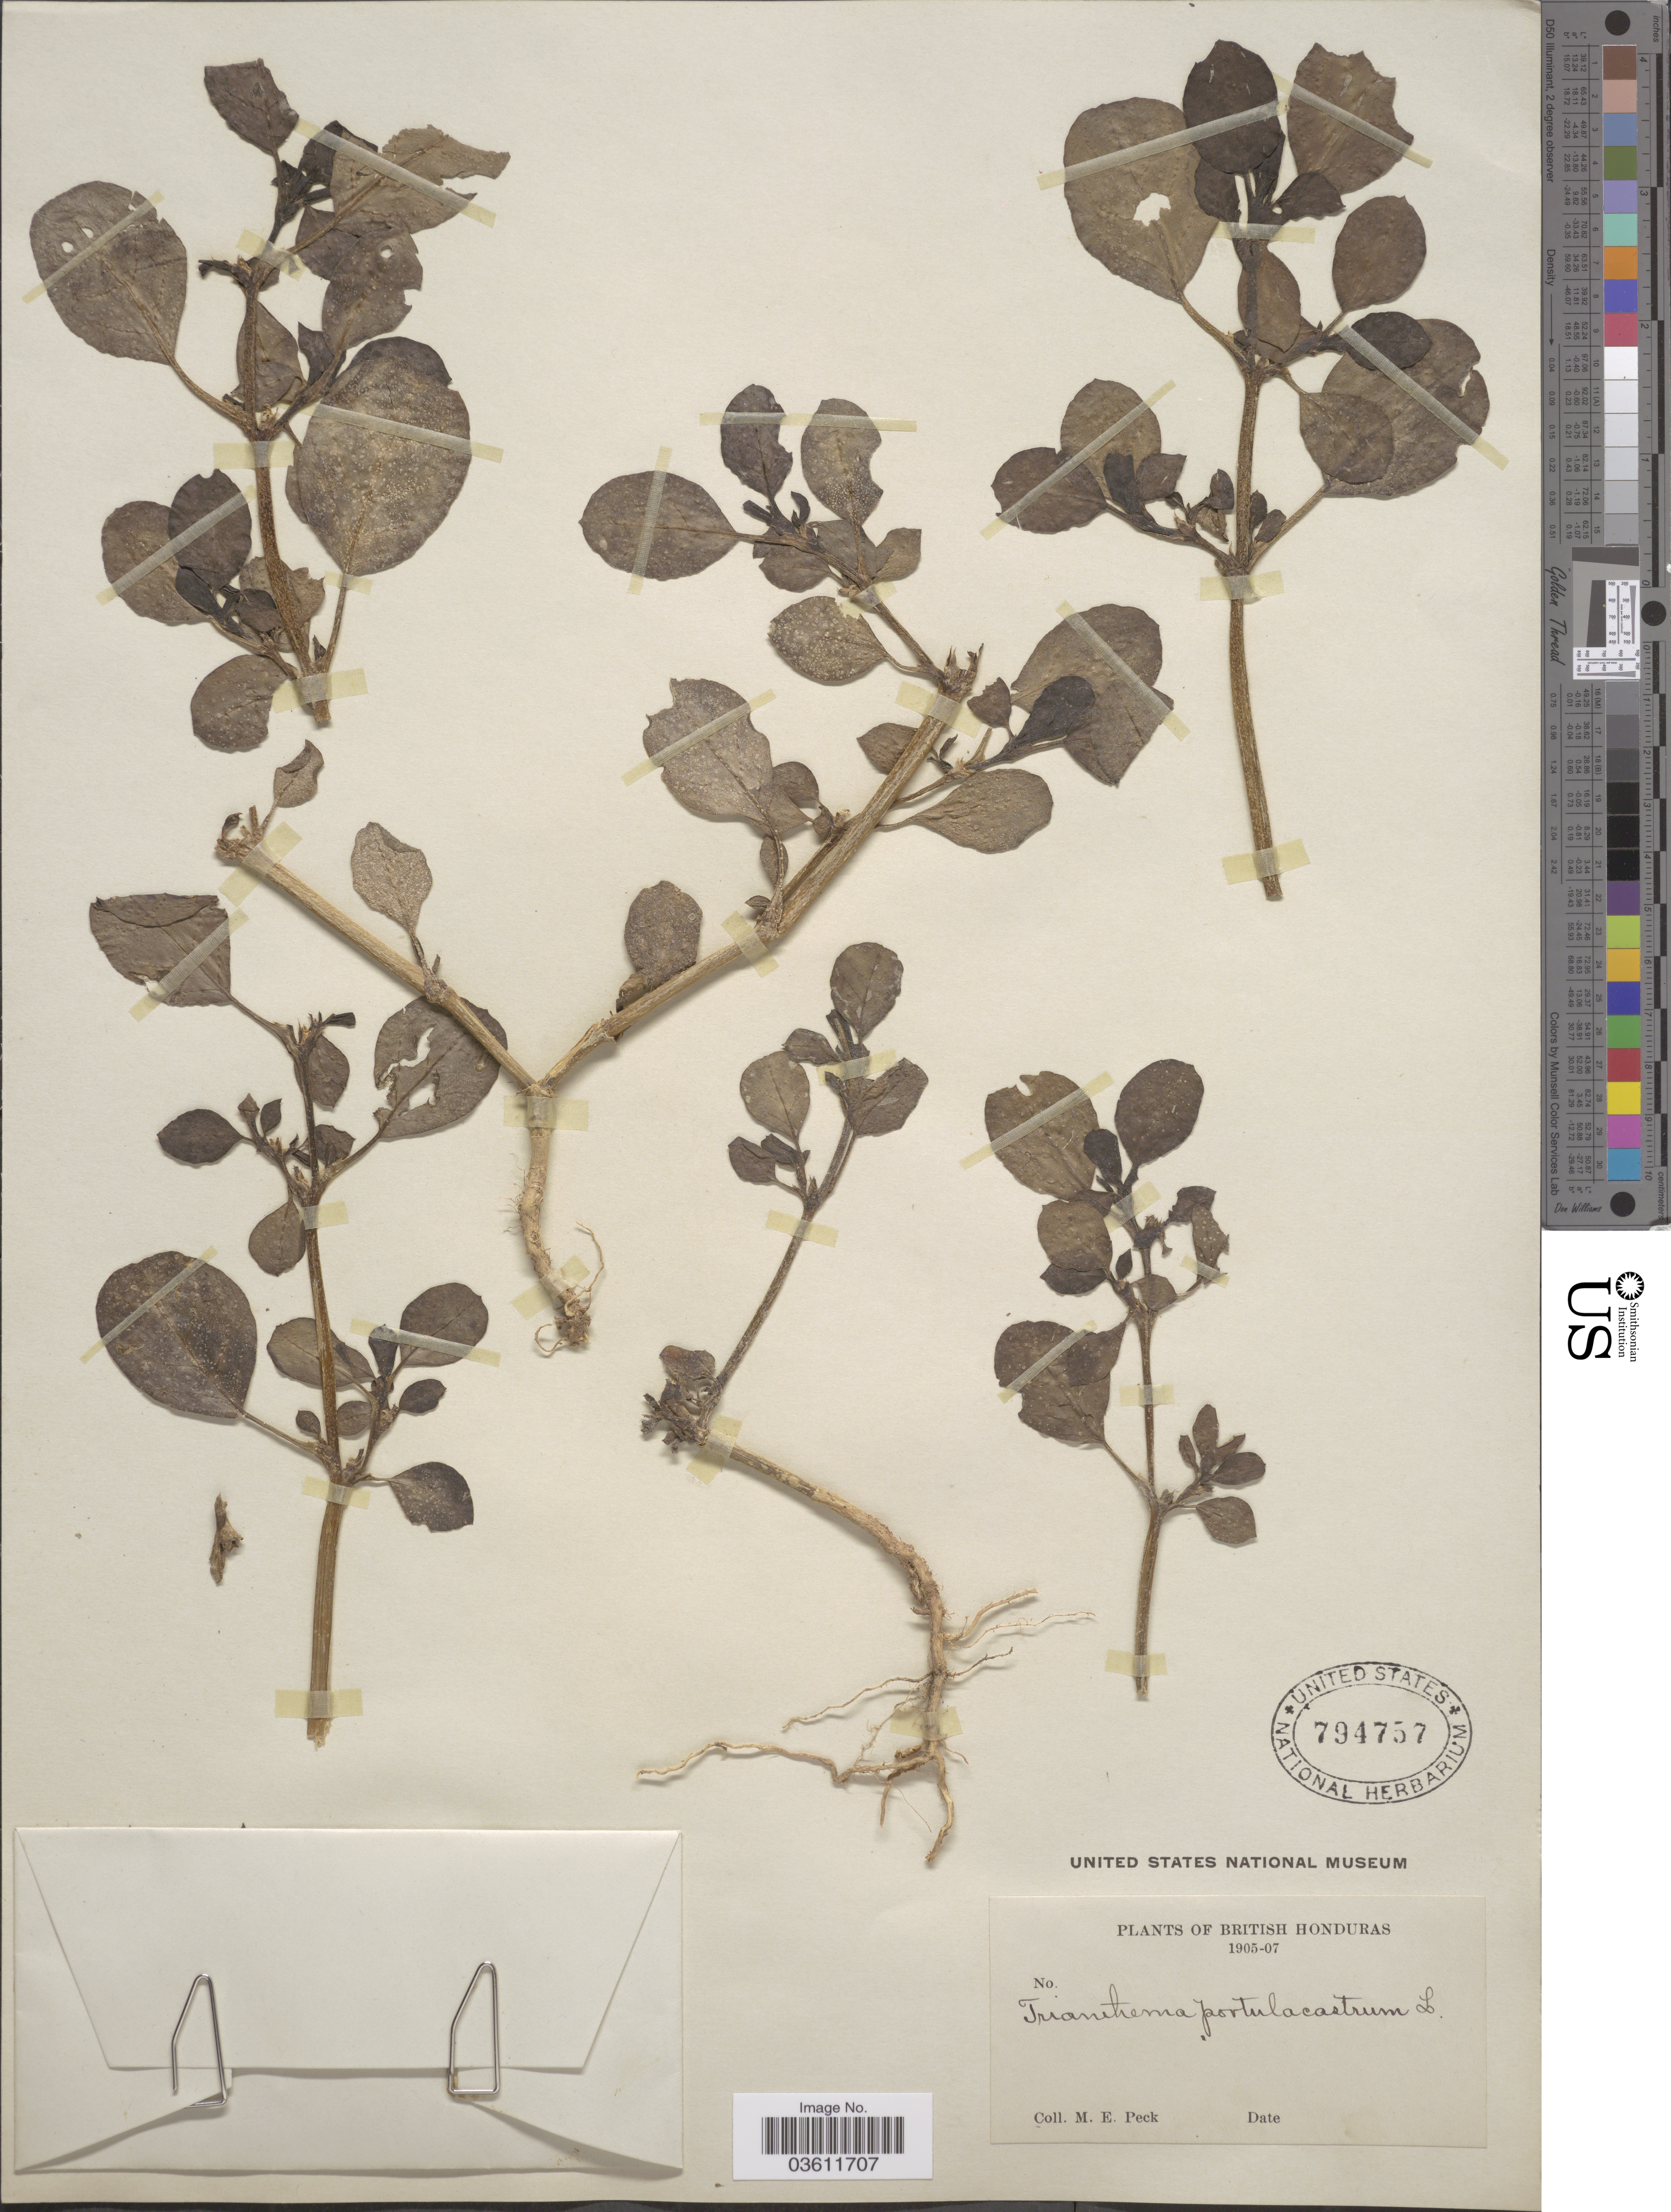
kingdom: Plantae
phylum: Tracheophyta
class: Magnoliopsida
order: Caryophyllales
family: Aizoaceae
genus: Trianthema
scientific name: Trianthema portulacastrum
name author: L.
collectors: M. E. Peck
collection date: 1905/1907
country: Belize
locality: British Honduras.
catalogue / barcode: US 794757